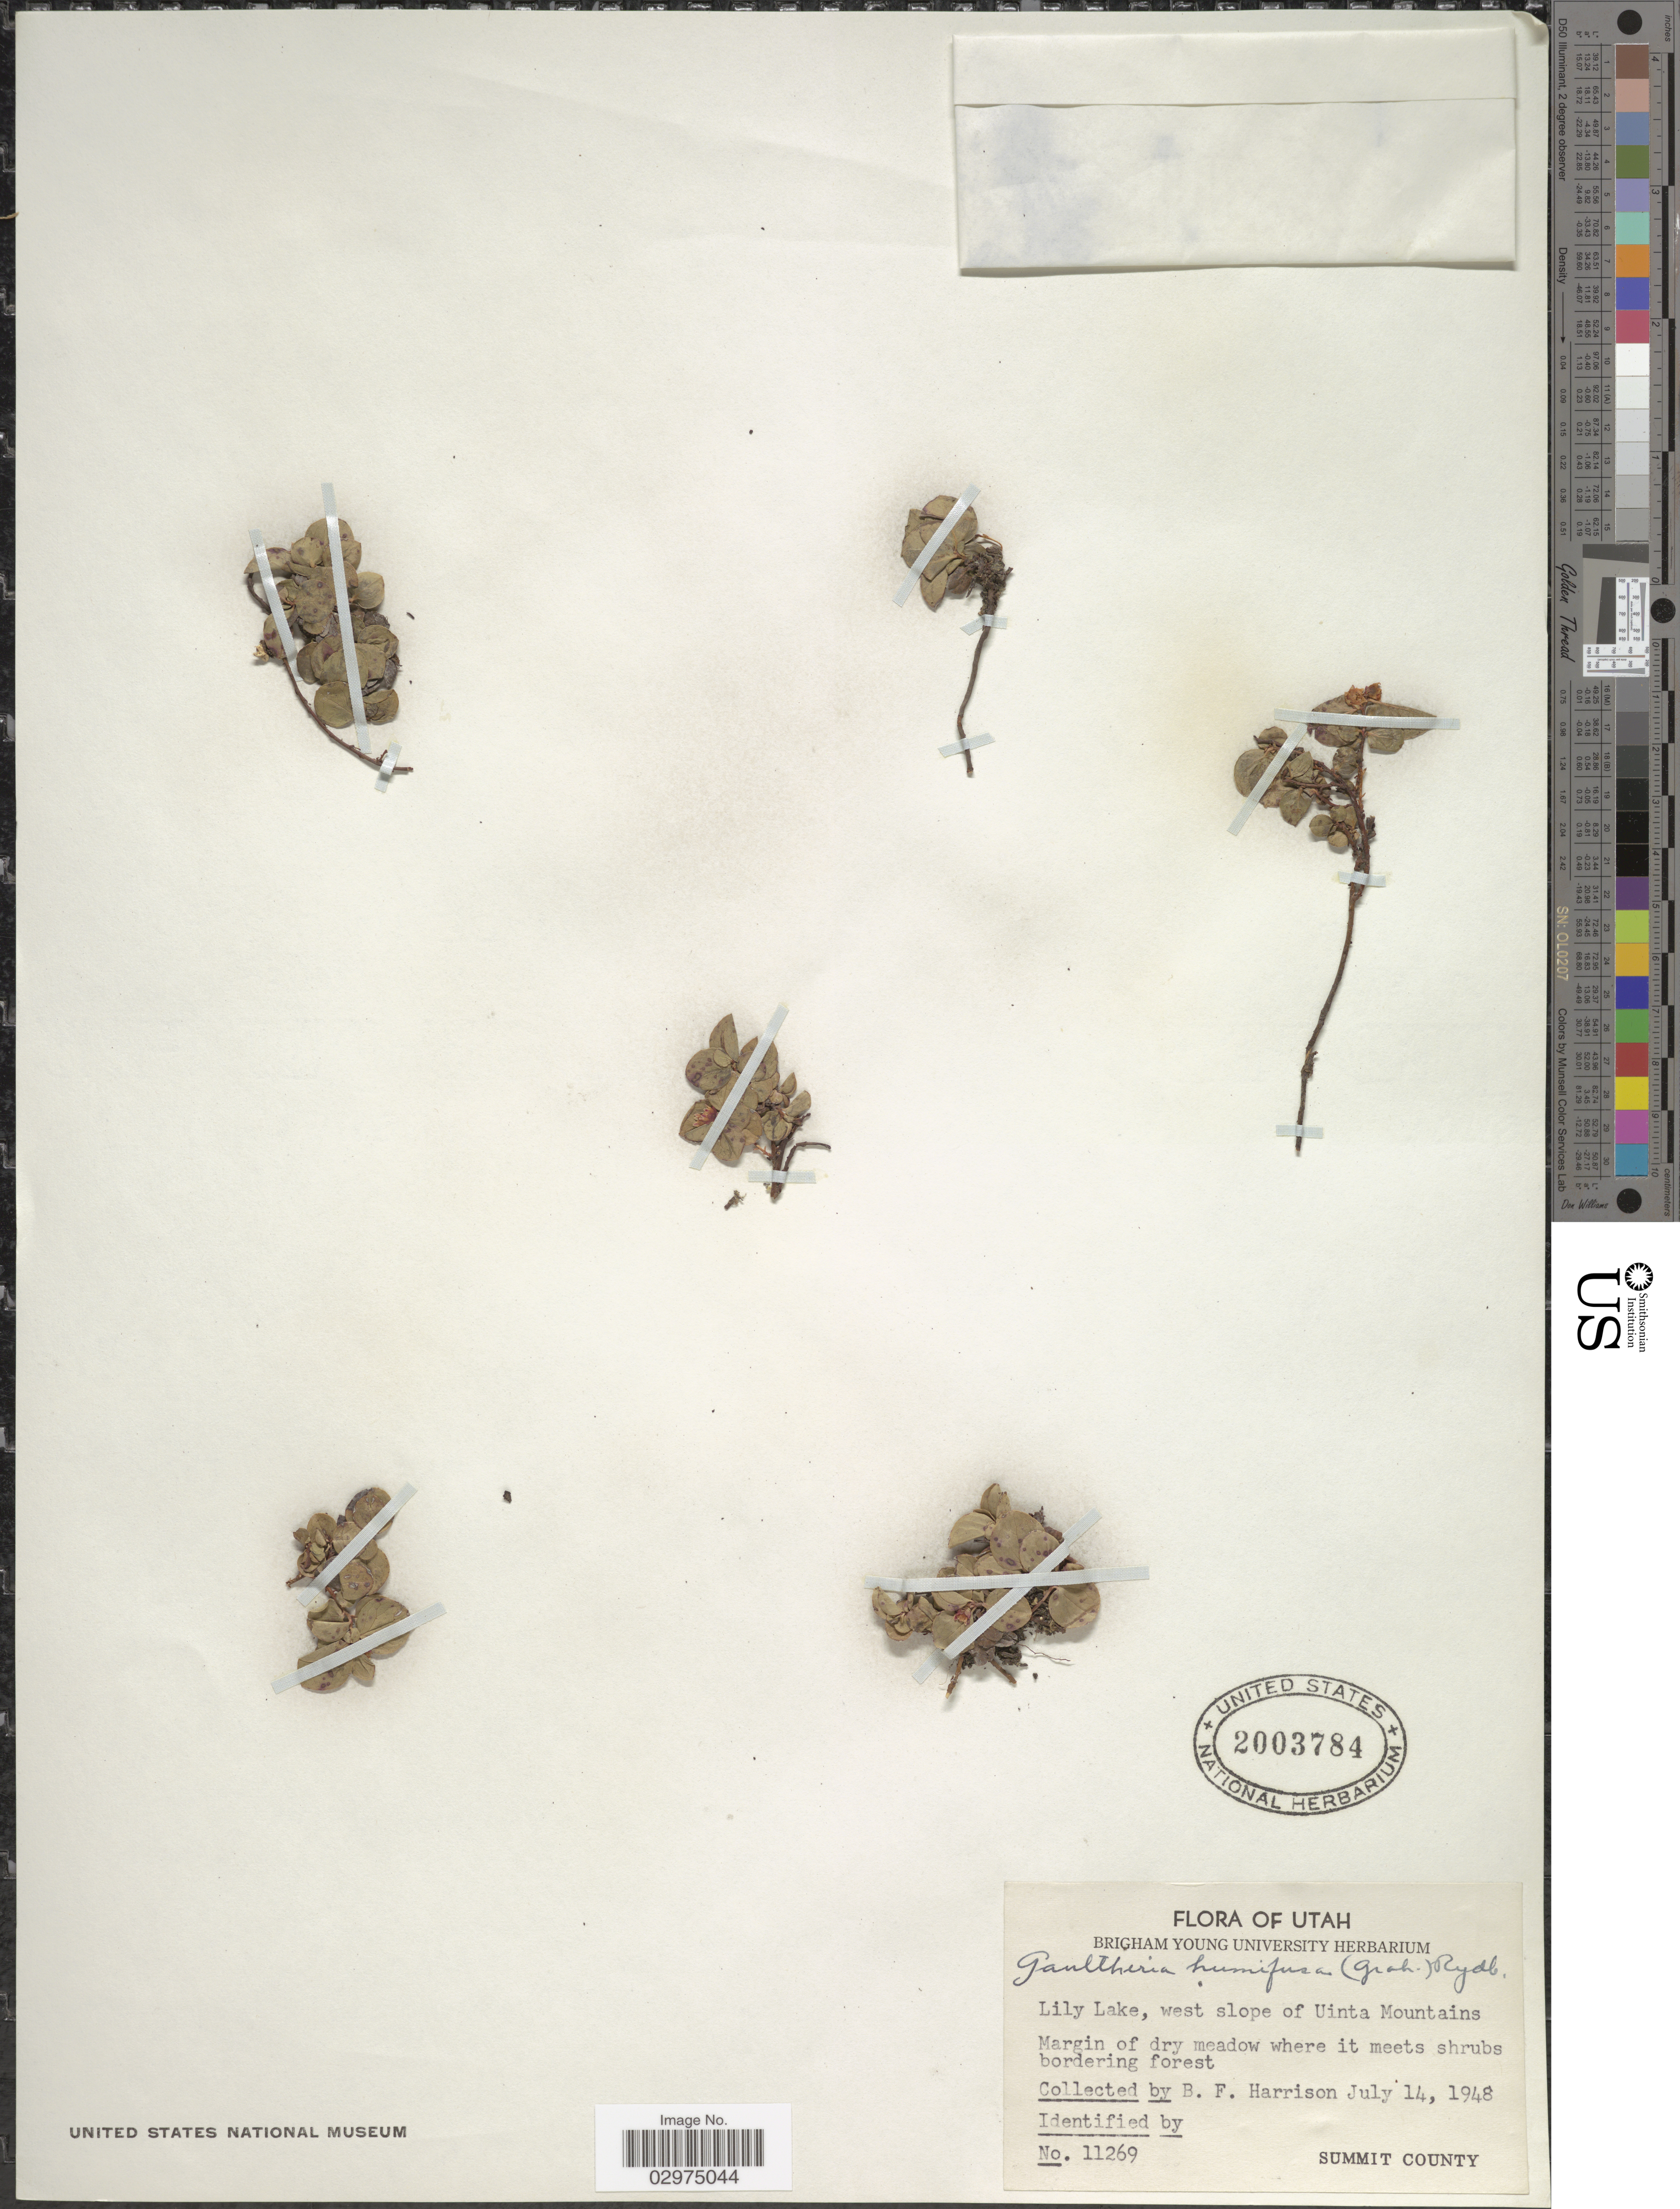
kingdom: Plantae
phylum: Tracheophyta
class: Magnoliopsida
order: Ericales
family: Ericaceae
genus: Gaultheria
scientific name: Gaultheria humifusa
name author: (Graham) Rydb.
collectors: B. F. Harrison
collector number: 11269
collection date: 1948-07-14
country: United States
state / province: Utah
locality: Lily Lake, west slope of Uinta Mountains.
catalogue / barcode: US 2003784